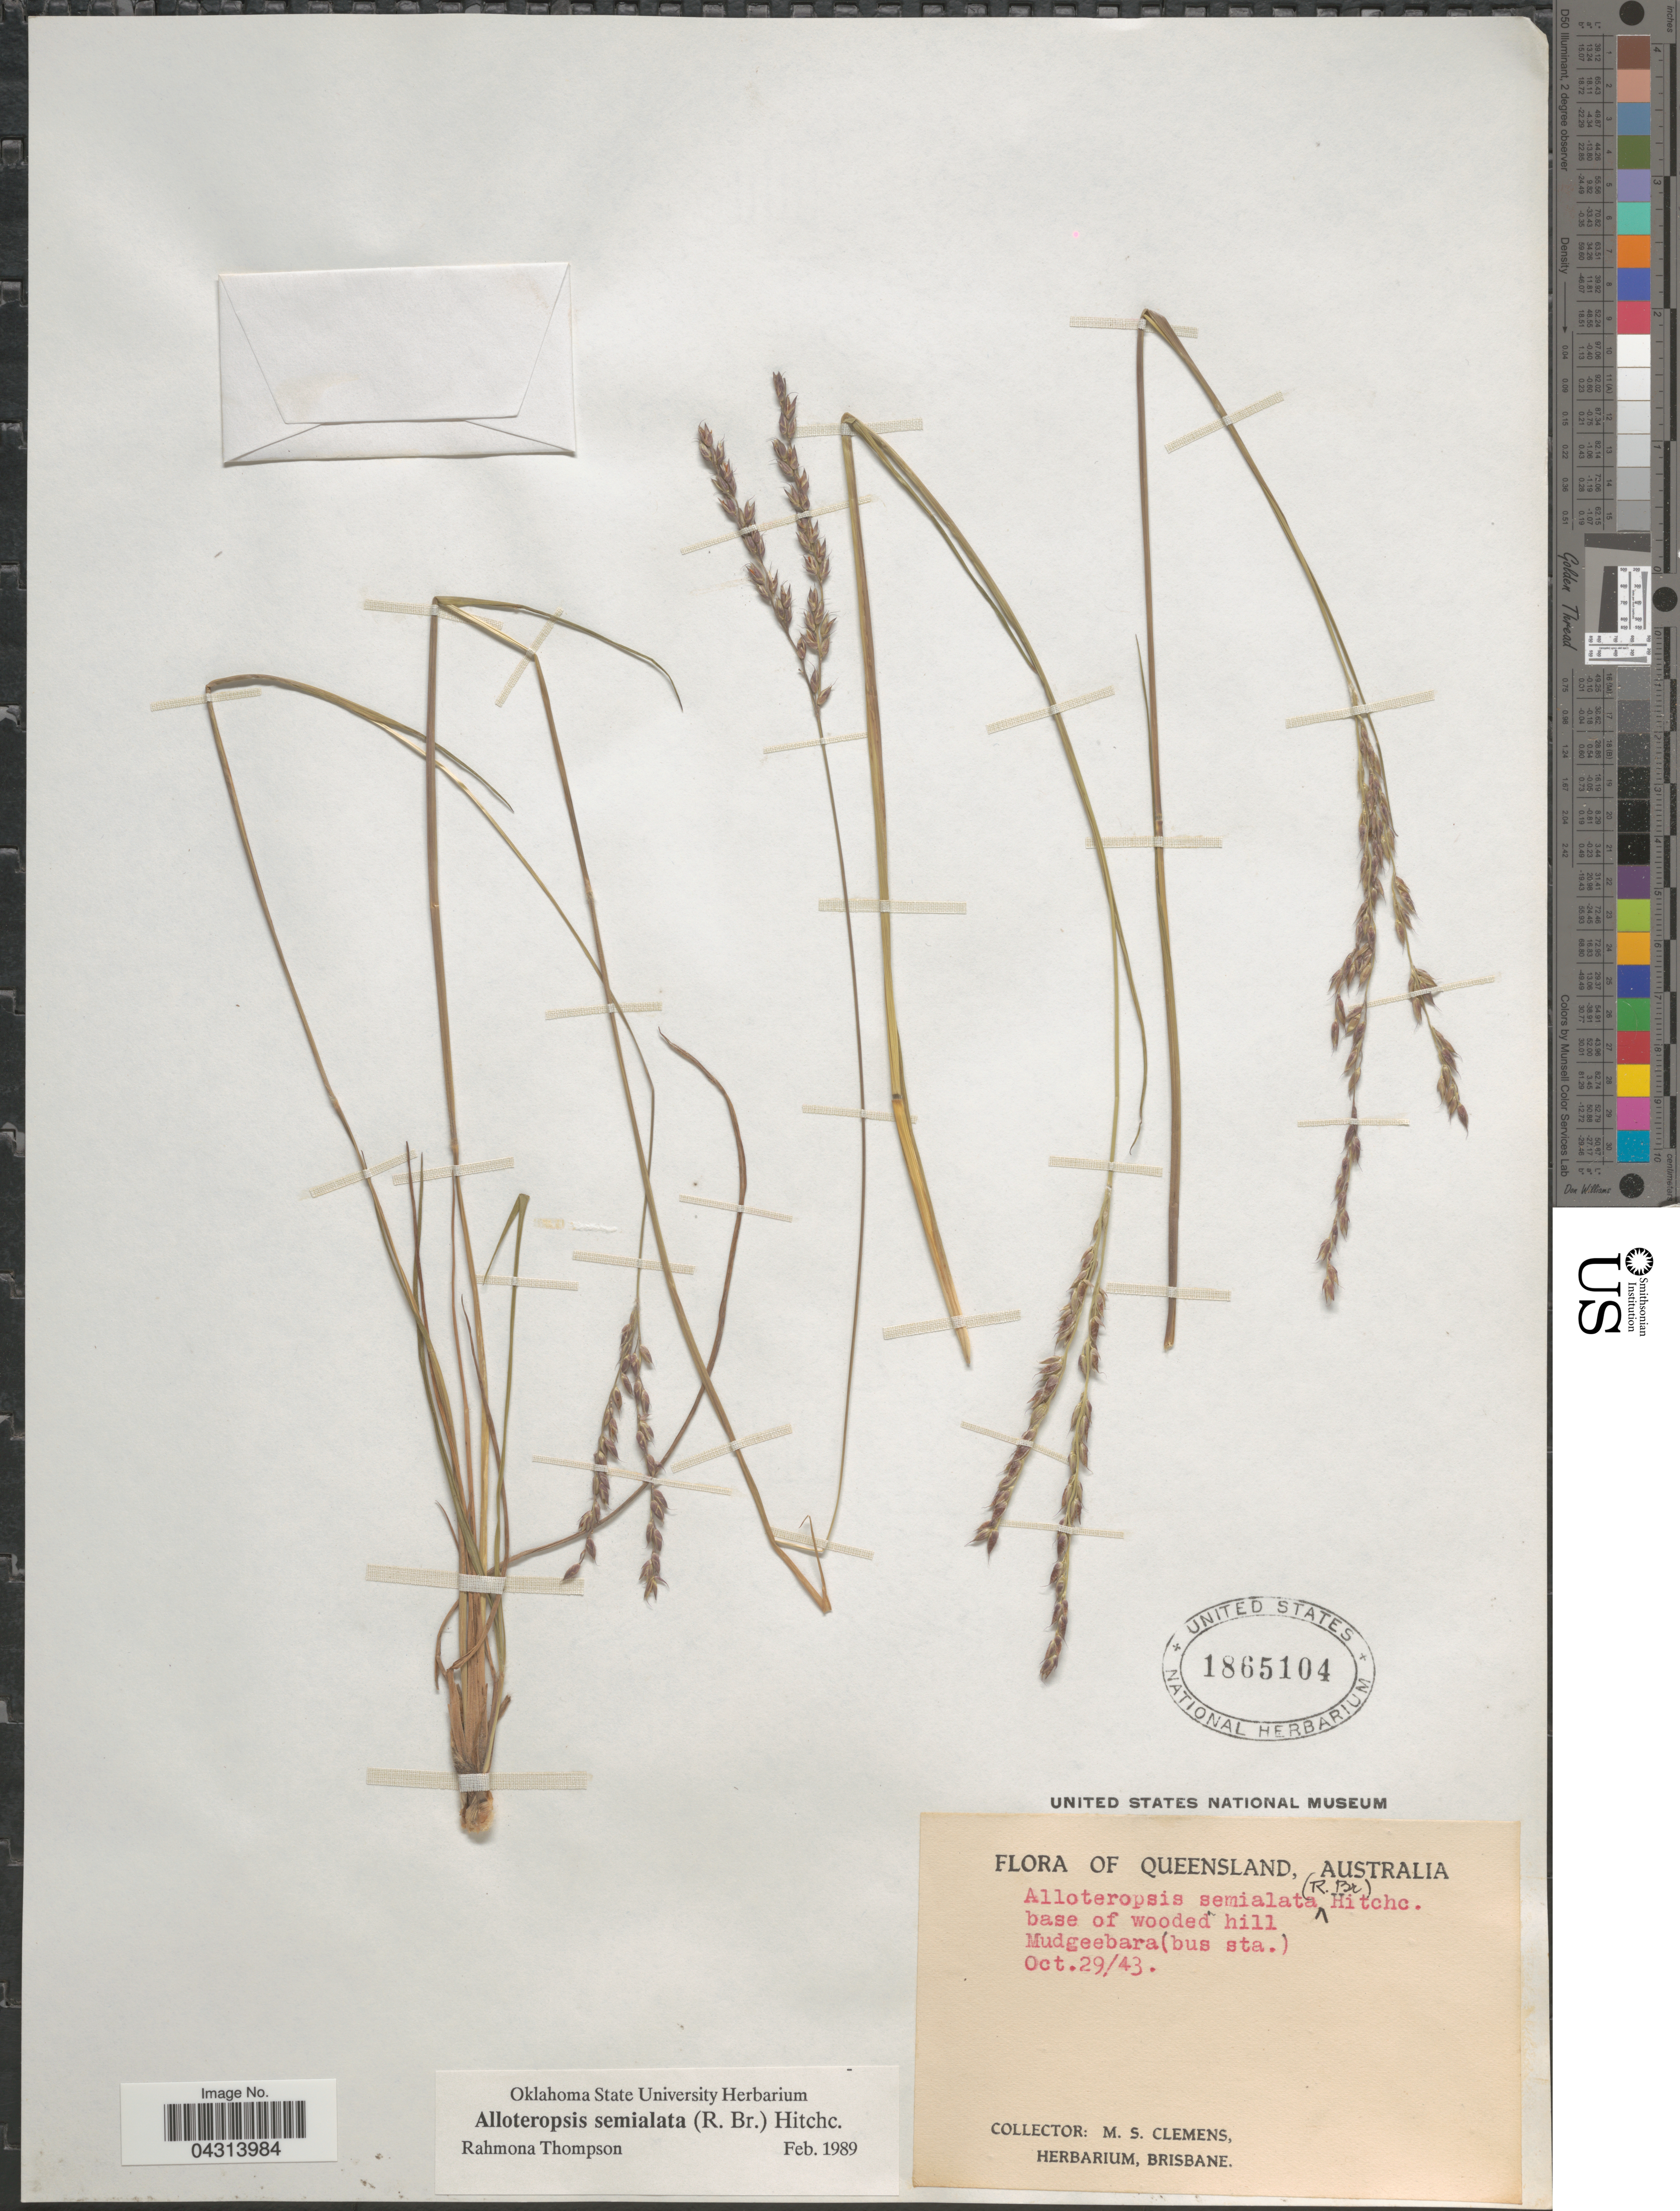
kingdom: Plantae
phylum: Tracheophyta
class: Liliopsida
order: Poales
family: Poaceae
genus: Alloteropsis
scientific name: Alloteropsis semialata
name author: (R. Br.) Hitchc.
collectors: M. S. Clemens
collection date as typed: Transcribed d/m/y: 29/10/43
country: Australia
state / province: Queensland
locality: Base of wooded hill. Mudgeebara (bus sta.).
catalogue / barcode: US 1865104